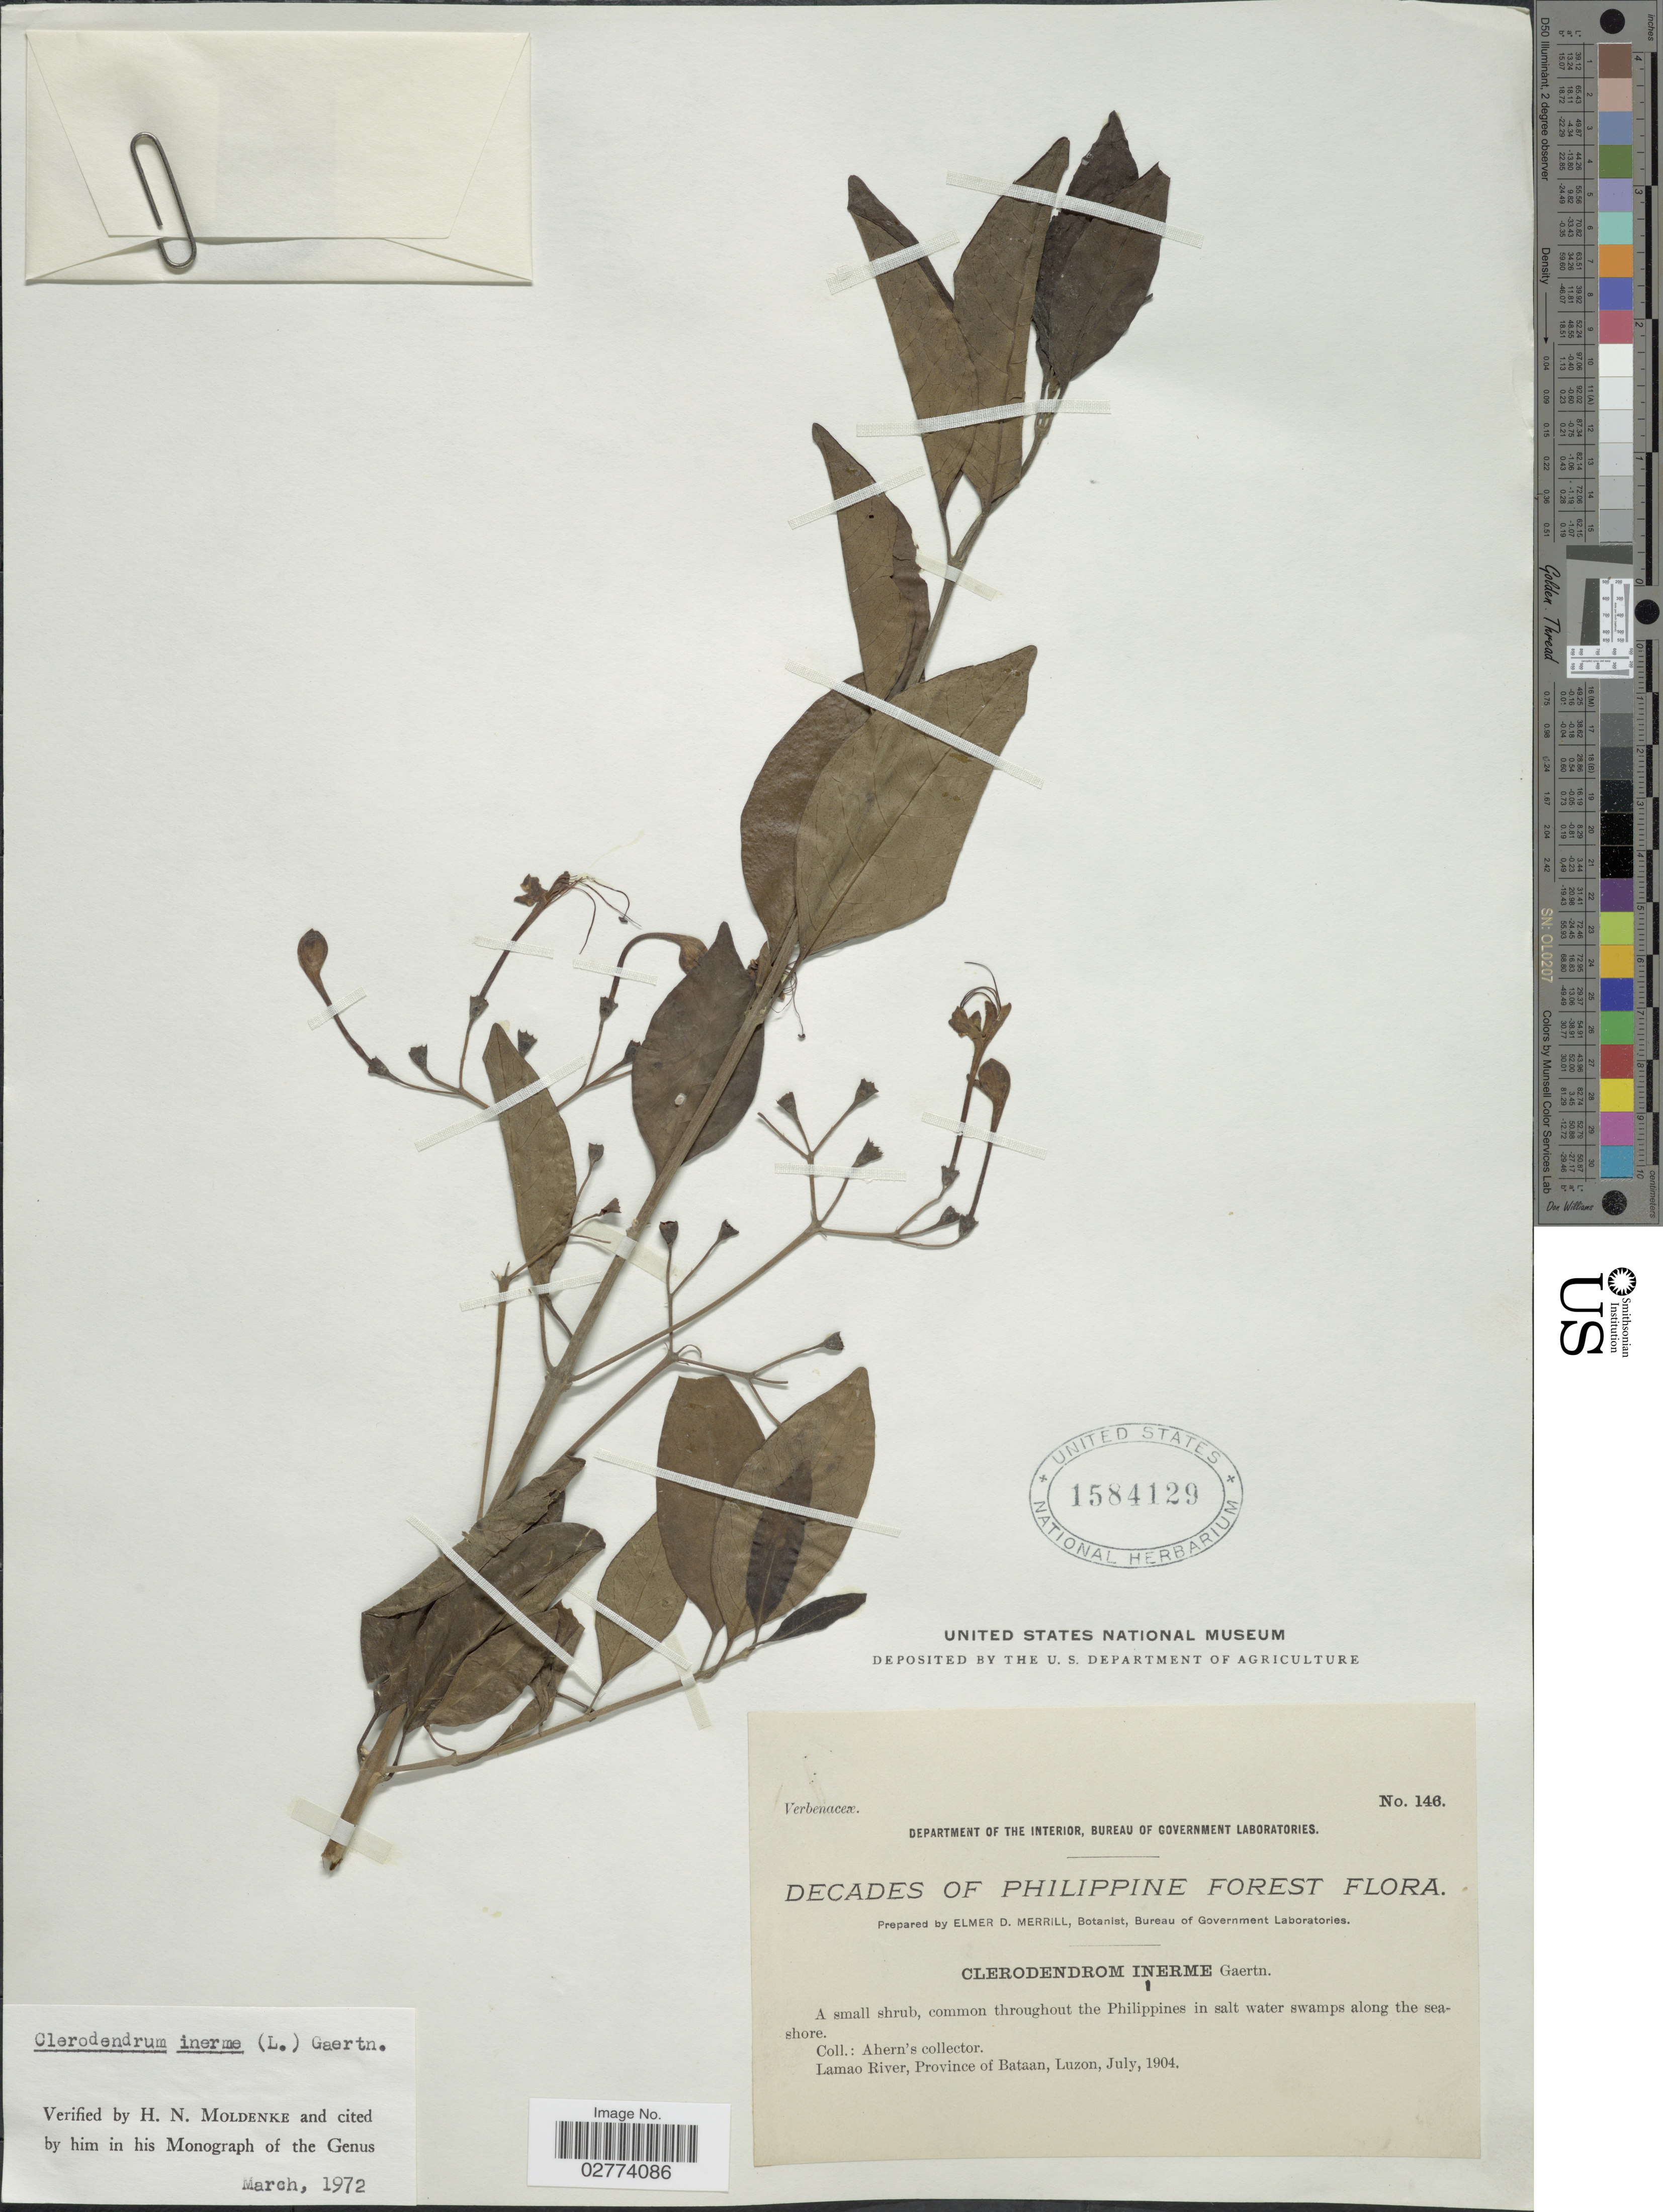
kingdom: Plantae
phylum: Tracheophyta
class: Magnoliopsida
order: Lamiales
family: Lamiaceae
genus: Clerodendrum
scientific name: Clerodendrum inerme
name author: (L.) Gaertn.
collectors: Ahern's collector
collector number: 146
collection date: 1904-07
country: Philippines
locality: Lamao River, Province of Bataan, Luzon.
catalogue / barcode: US 1584129